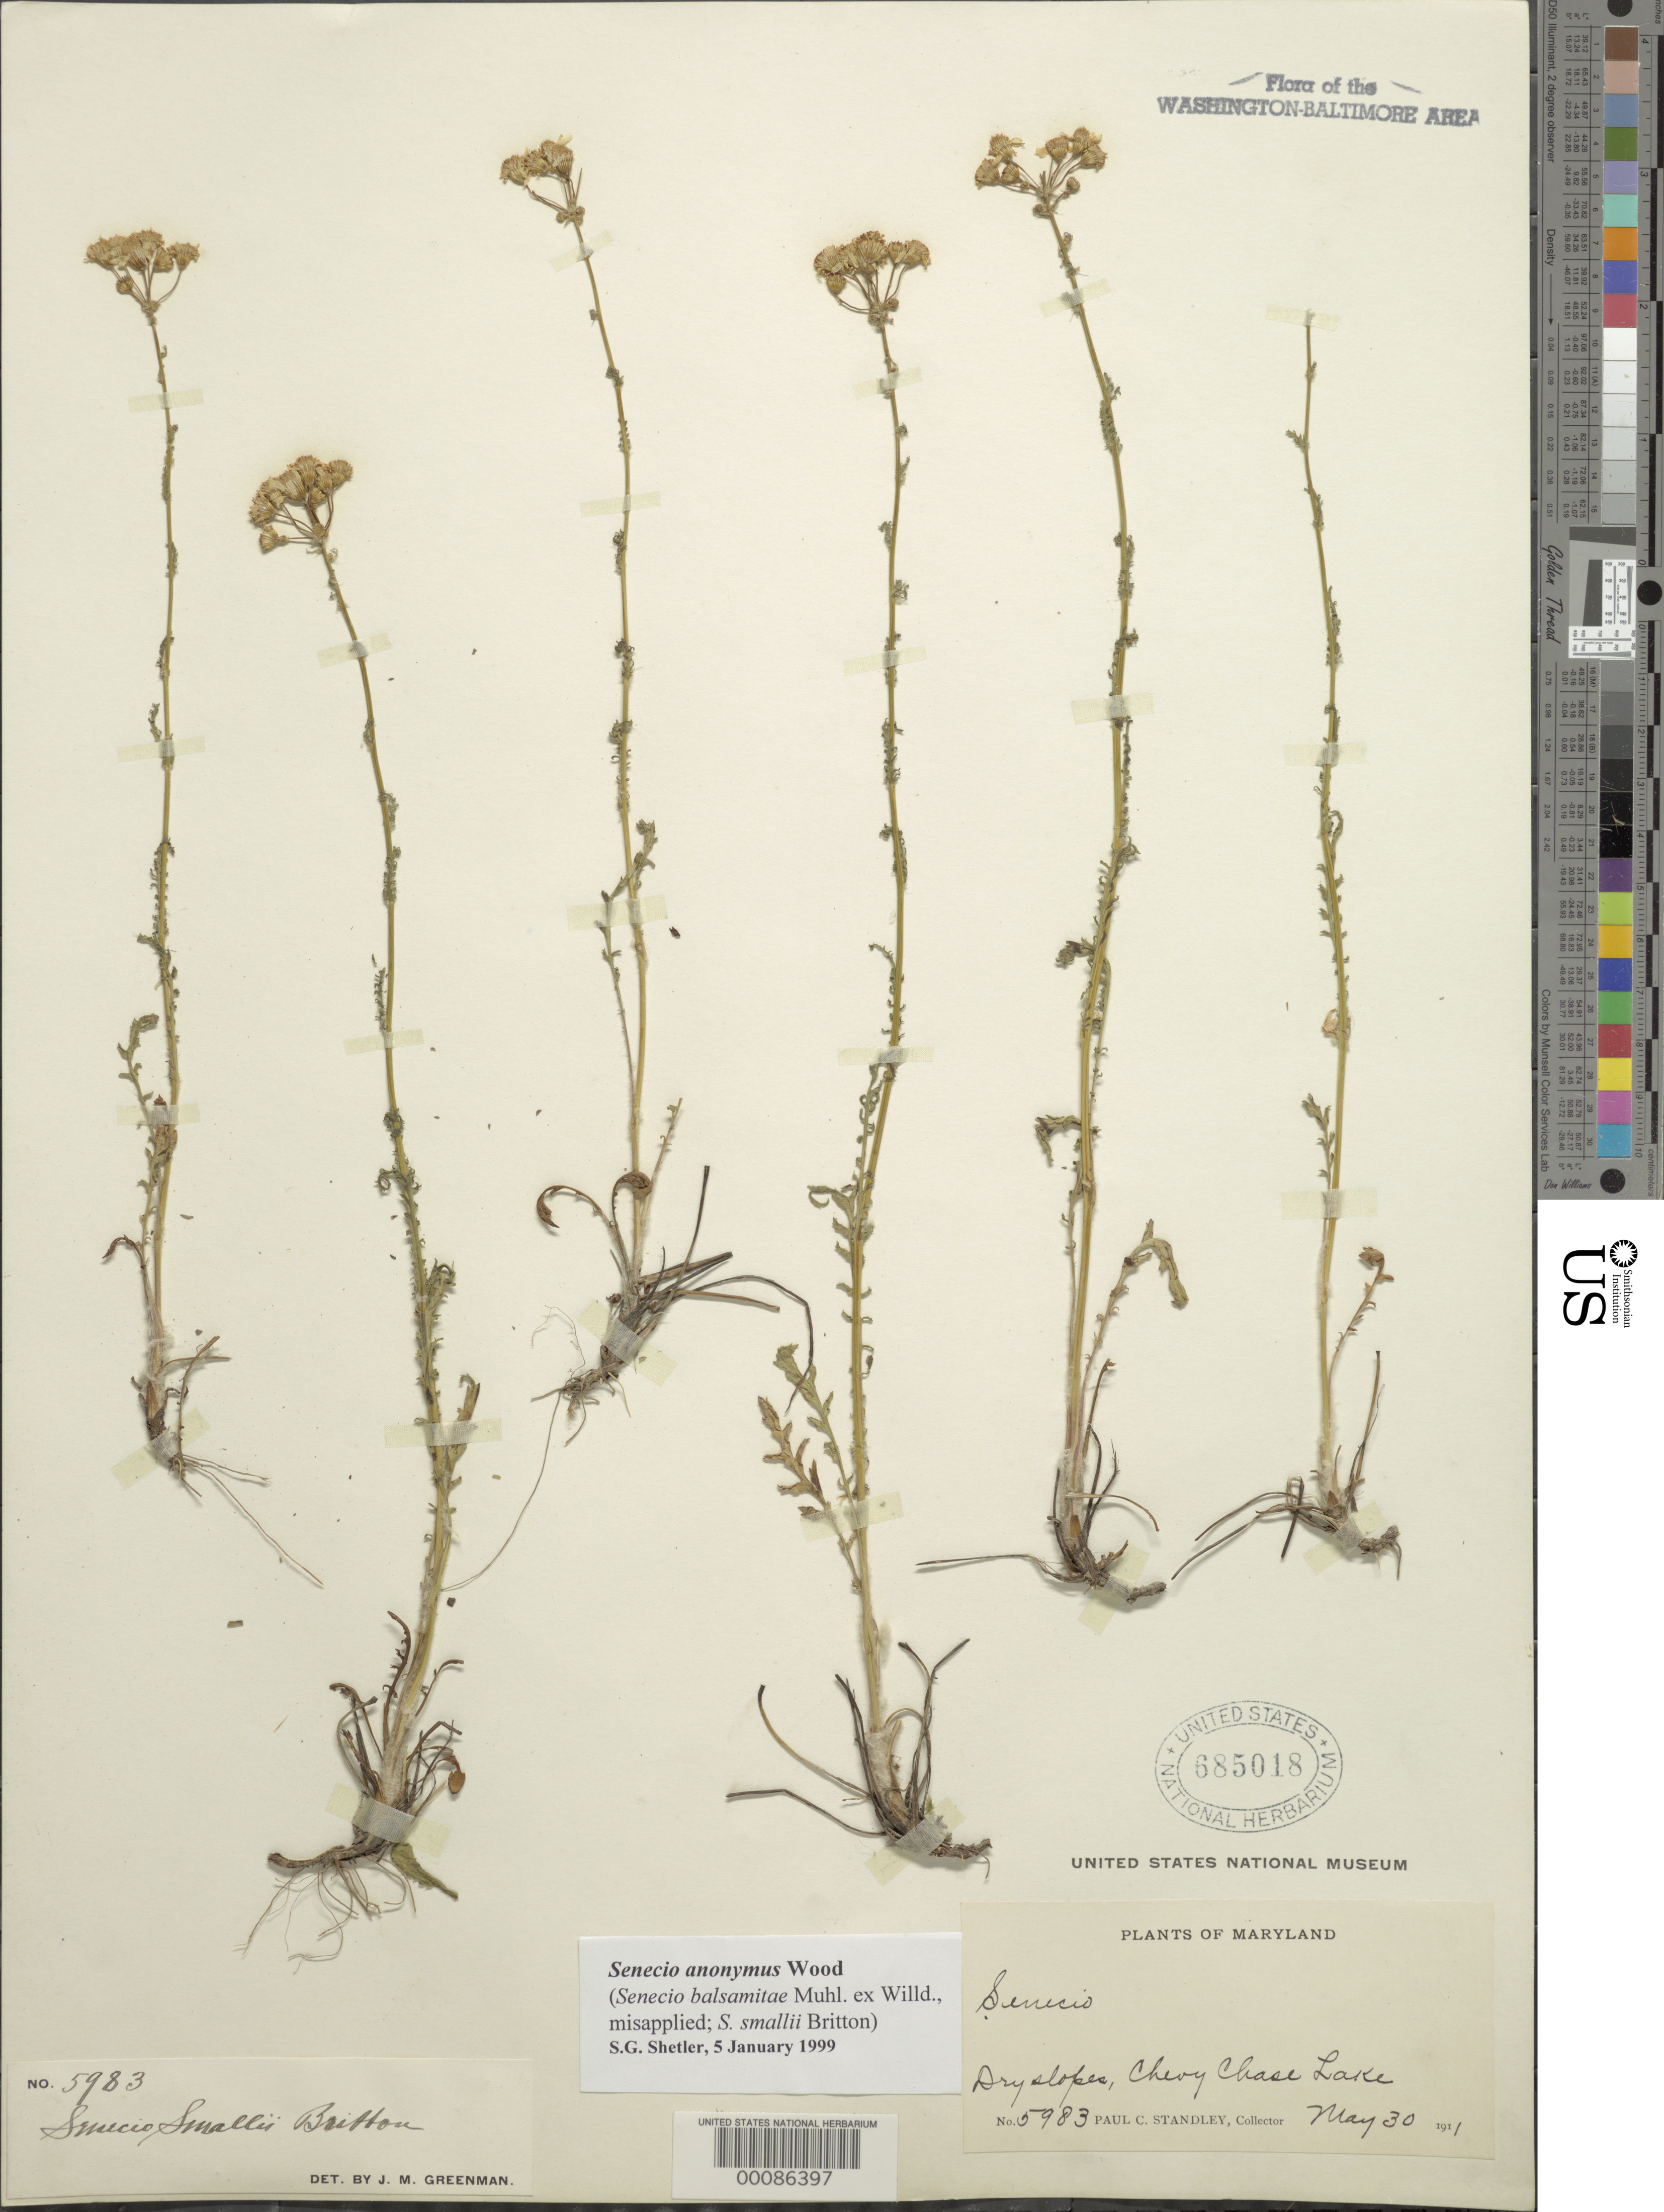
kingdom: Plantae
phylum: Tracheophyta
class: Magnoliopsida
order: Asterales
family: Asteraceae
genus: Packera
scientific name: Packera anonyma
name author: (Alph. Wood) W.A. Weber & Á. Löve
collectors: P. C. Standley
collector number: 5983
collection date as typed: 30 May 1911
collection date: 1911-05-30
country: United States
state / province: Maryland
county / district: Montgomery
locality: Chevy Chase Lake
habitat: Dry slopes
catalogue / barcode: US 685018